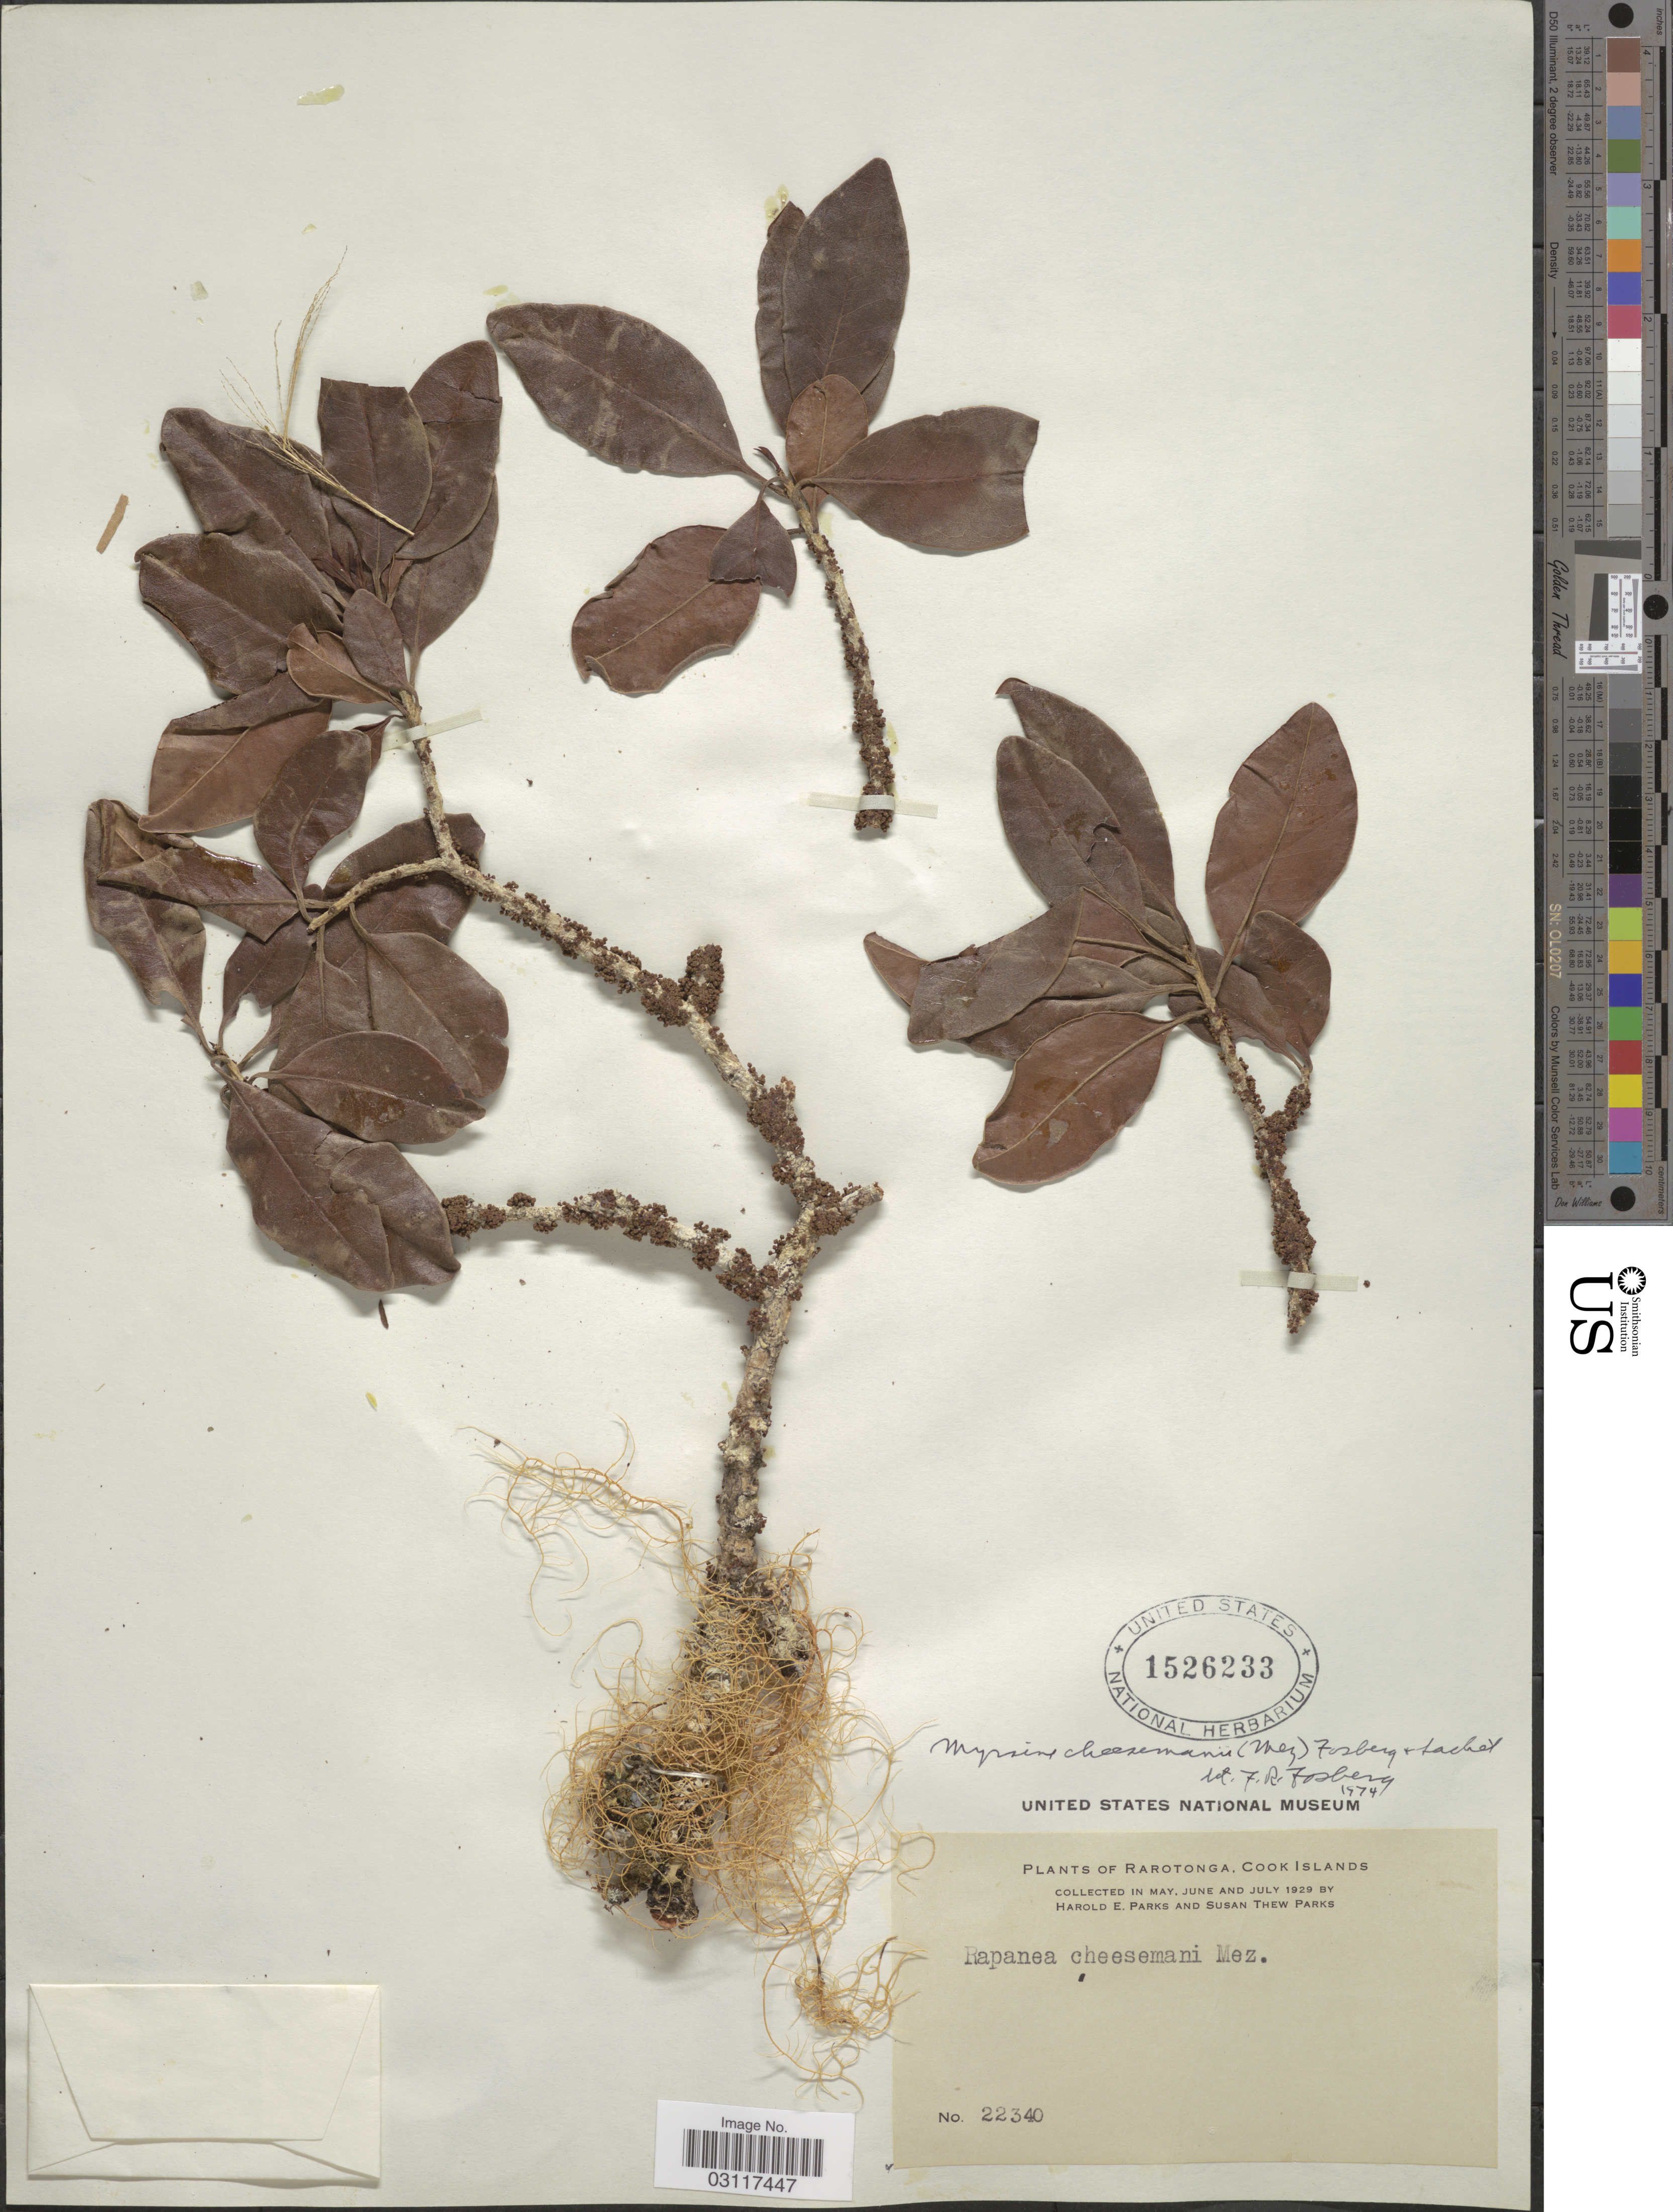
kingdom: Plantae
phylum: Tracheophyta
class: Magnoliopsida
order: Ericales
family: Primulaceae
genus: Myrsine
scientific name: Myrsine cheesemanii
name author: (Hemsl. ex Mez) Fosberg & Sachet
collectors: H. E. Parks & S. Parks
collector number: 22340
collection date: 1929-05/1929-07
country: Cook Islands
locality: Rarotonga.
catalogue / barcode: US 1526233